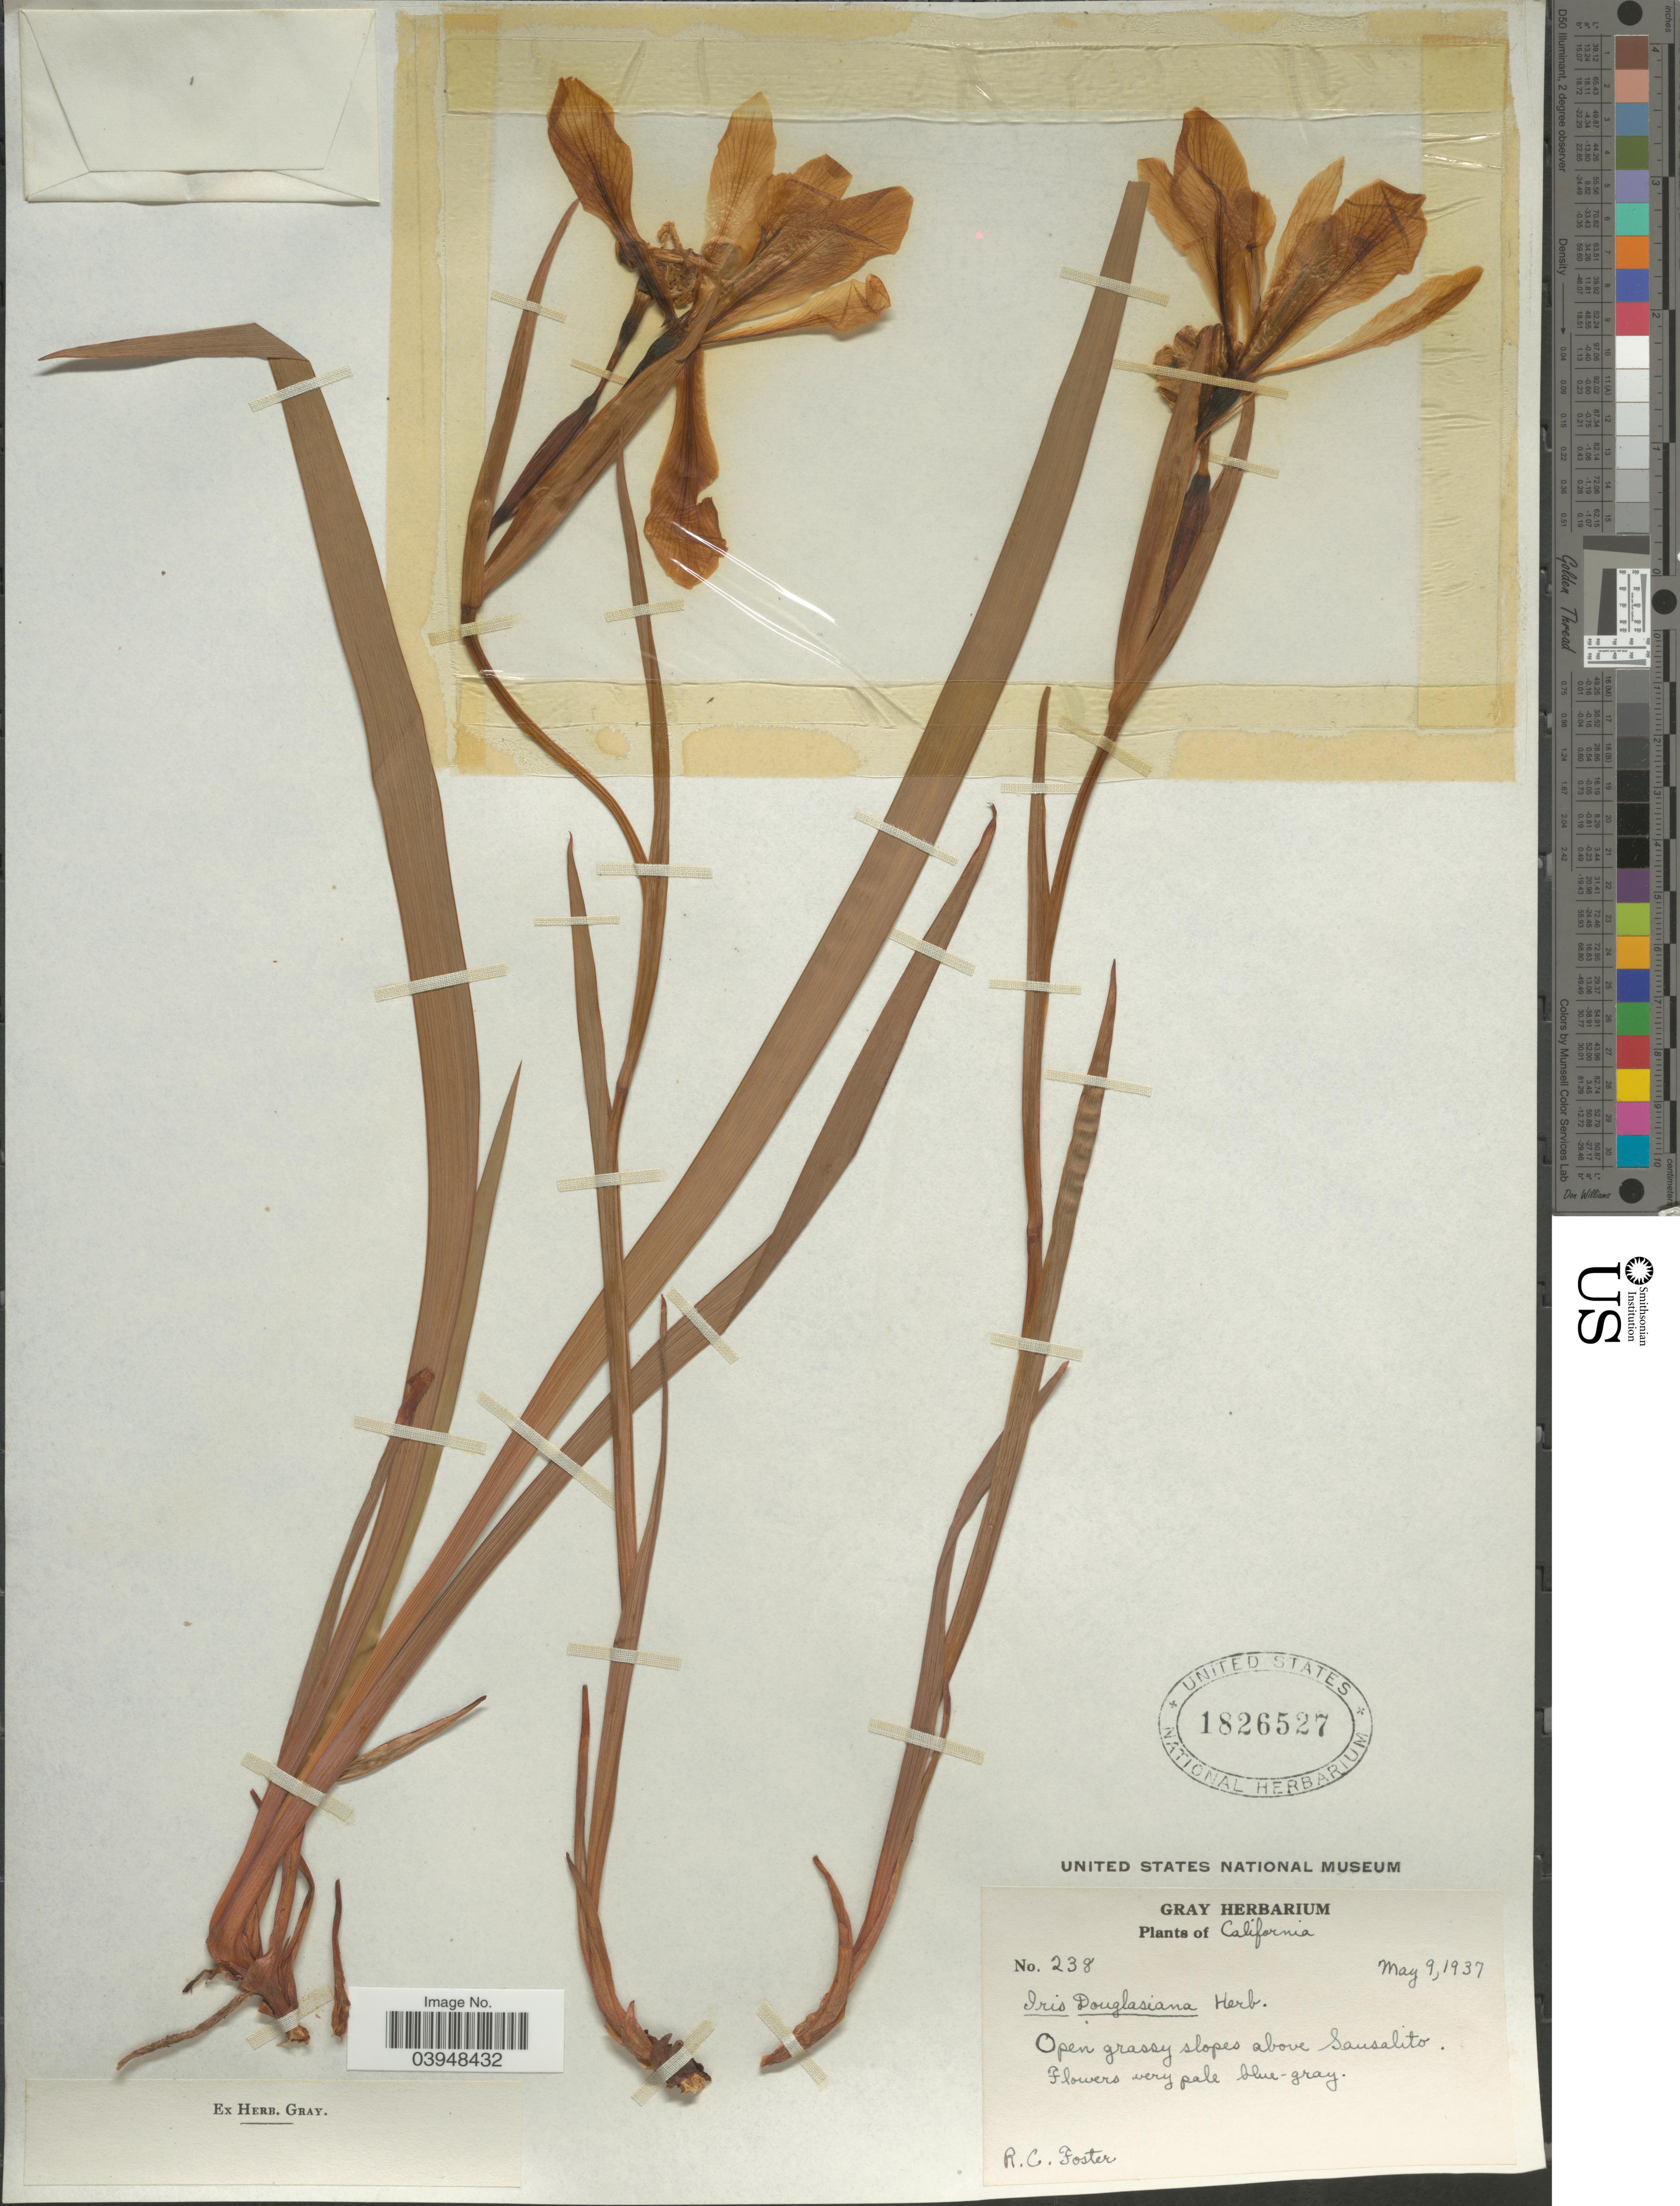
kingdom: Plantae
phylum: Tracheophyta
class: Liliopsida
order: Asparagales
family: Iridaceae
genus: Iris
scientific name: Iris douglasiana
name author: Herb.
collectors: R. C. Foster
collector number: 238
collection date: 1937-05-09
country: United States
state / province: California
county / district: Marin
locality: Open grassy slopes above Sausalito.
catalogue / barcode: US 1826527